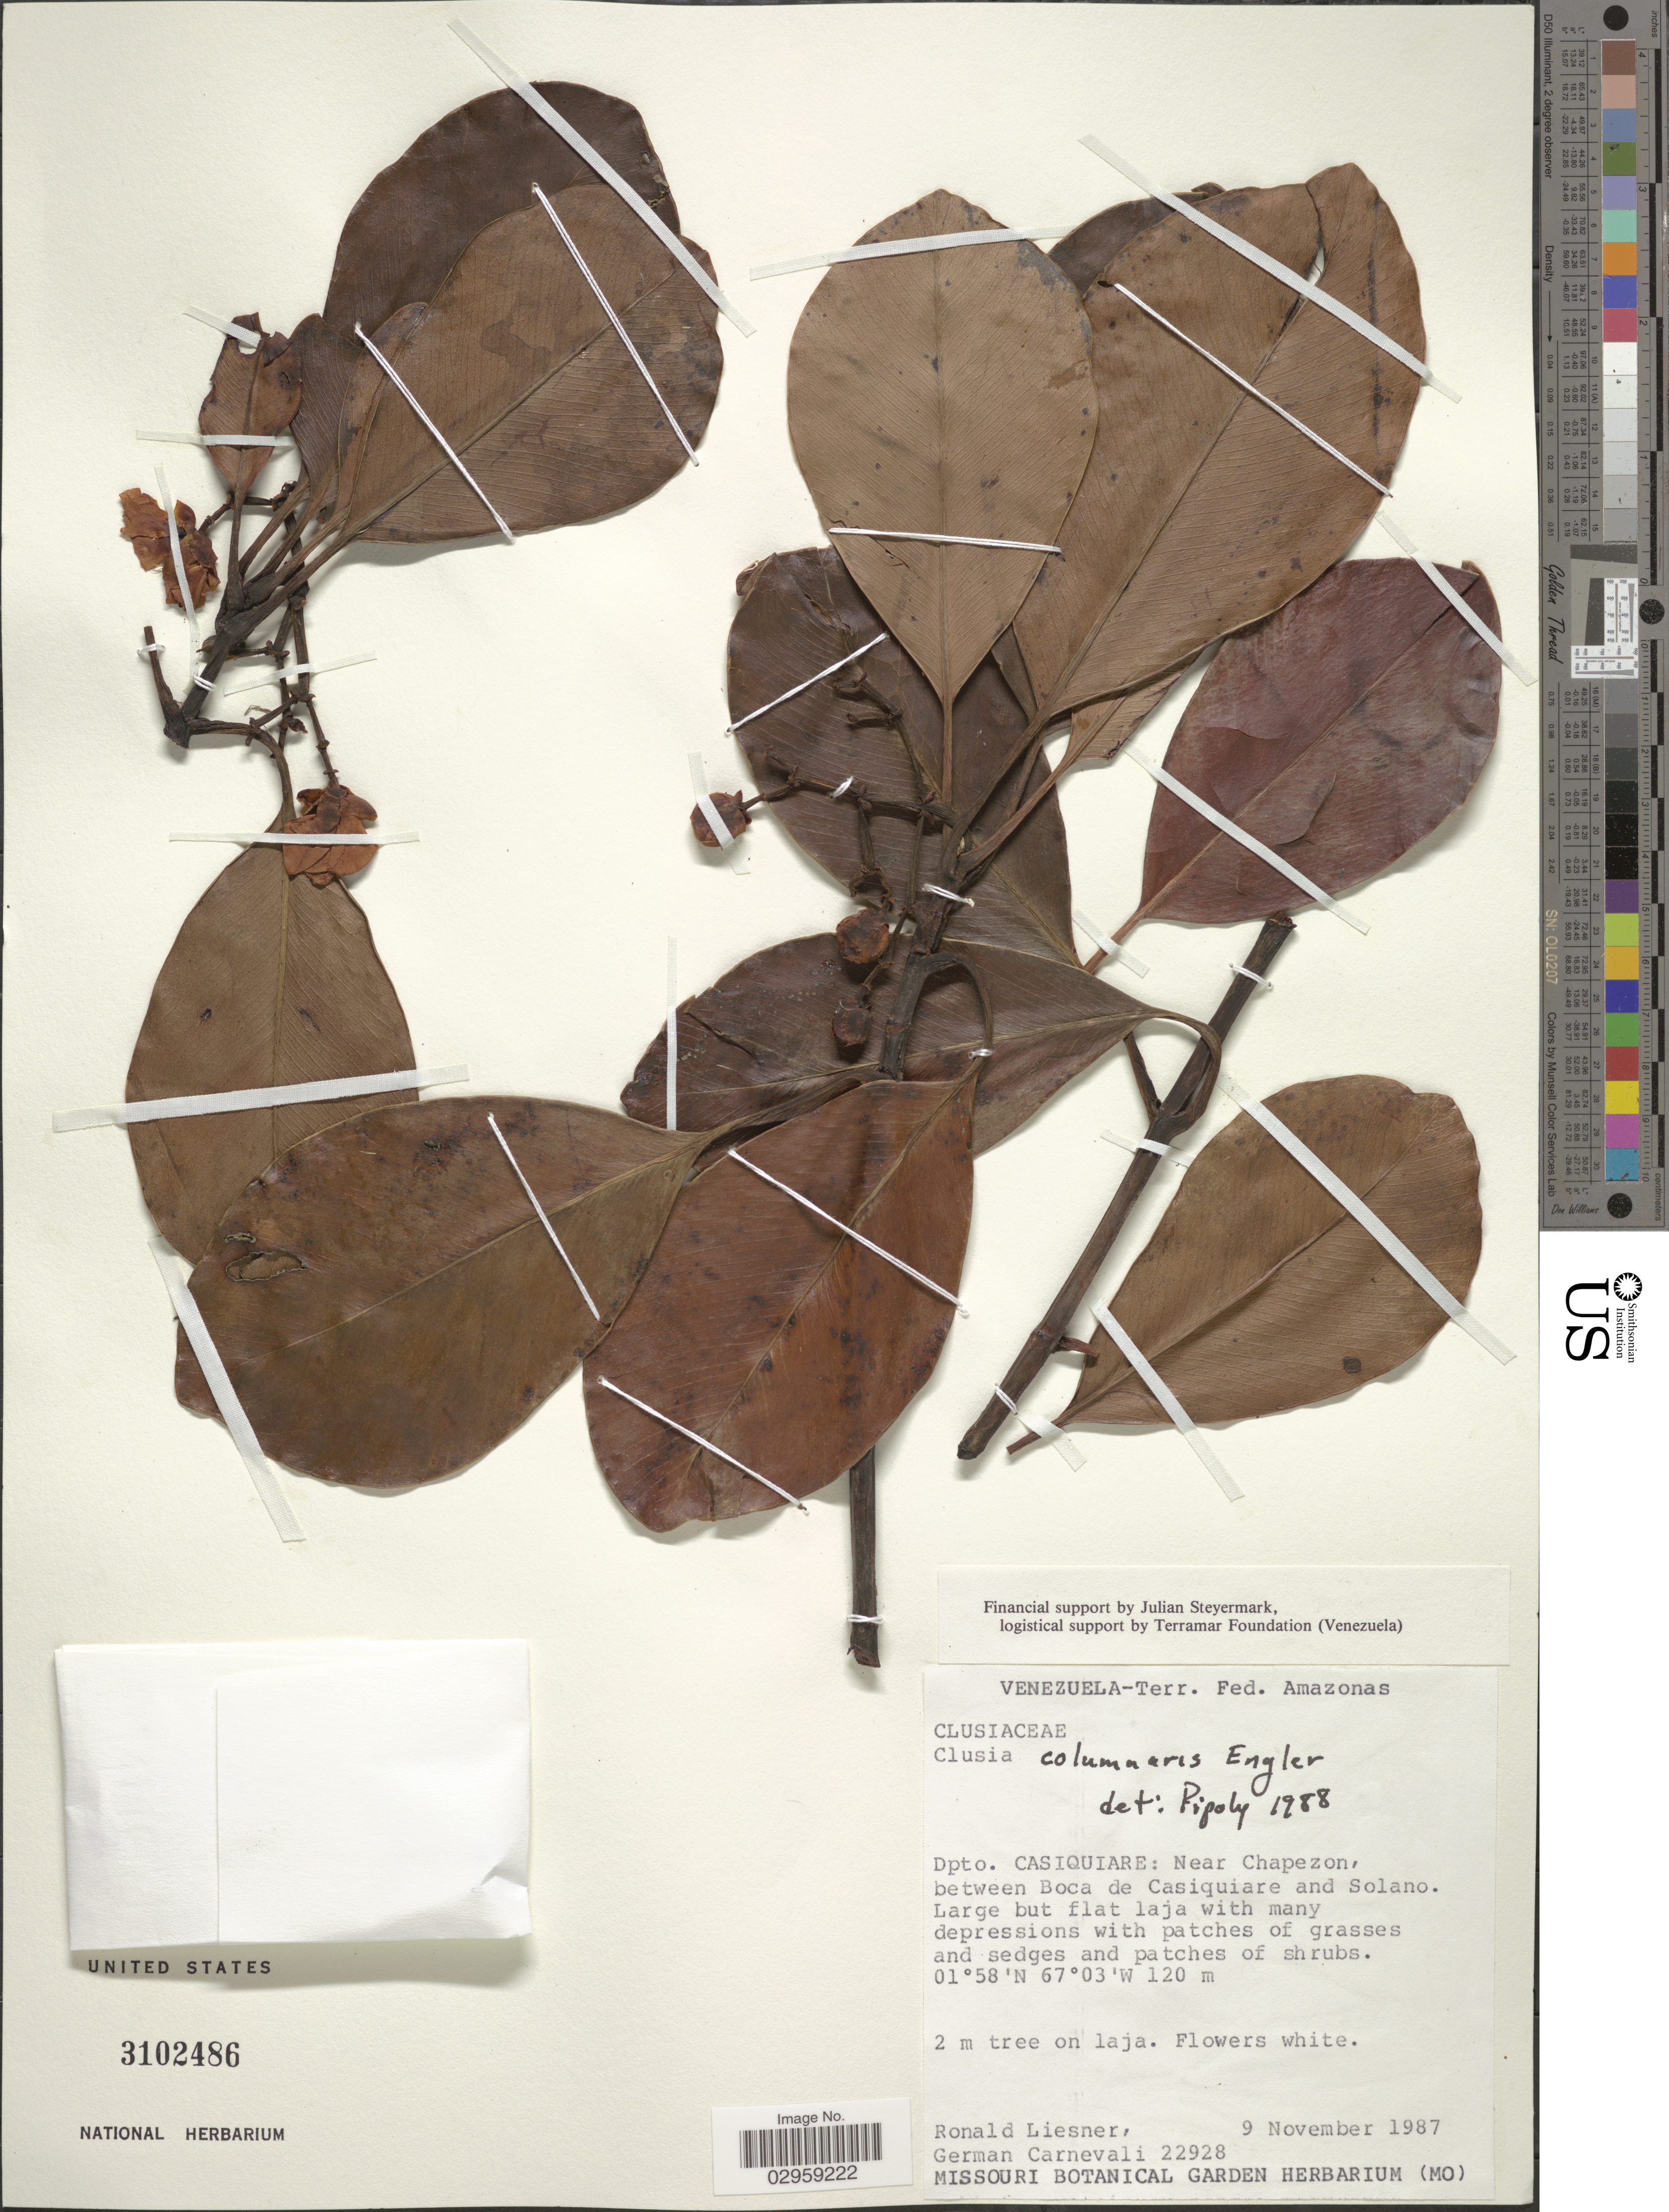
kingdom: Plantae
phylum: Tracheophyta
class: Magnoliopsida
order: Malpighiales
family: Clusiaceae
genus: Clusia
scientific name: Clusia columnaris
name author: Engl.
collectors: R. L. Liesner & G. Carnevali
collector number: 22928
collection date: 1987-11-09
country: Venezuela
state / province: Amazonas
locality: Terr. Fed. Amazonas. Dpto. Casiquiare: Near Chapezon, between Boca de Casiquiare and Solano.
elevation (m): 120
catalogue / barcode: US 3102486